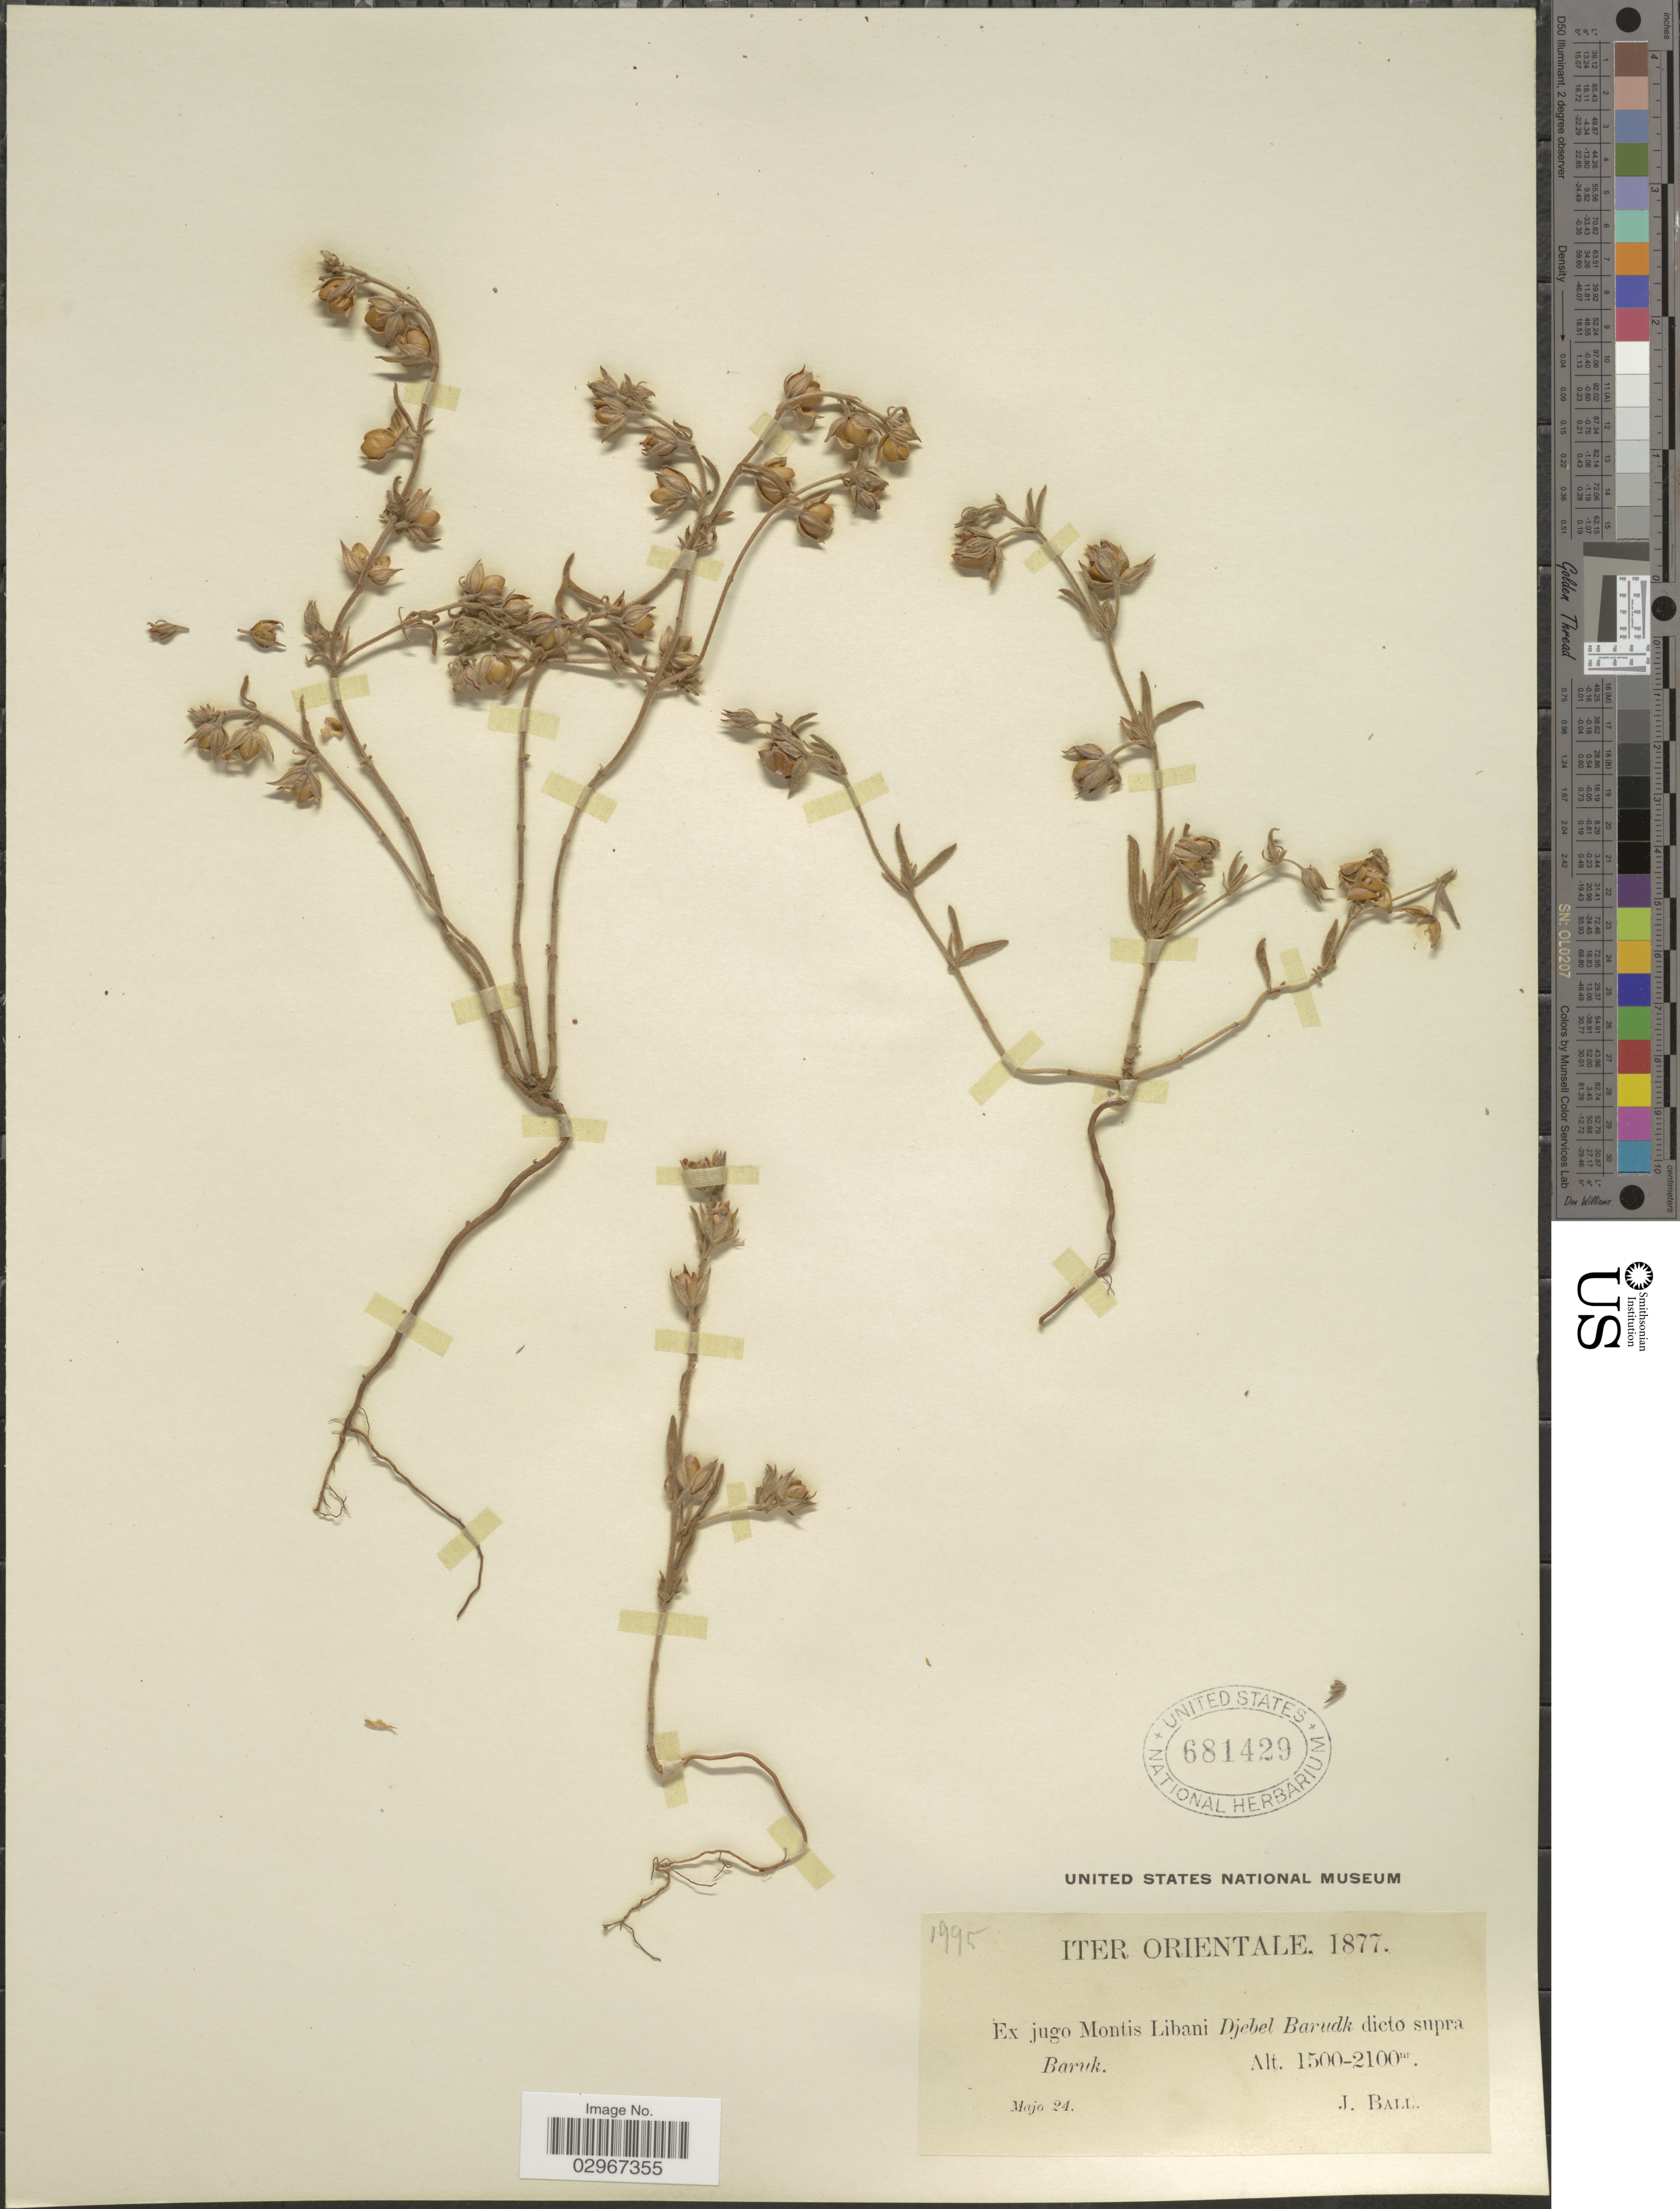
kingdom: Plantae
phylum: Tracheophyta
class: Magnoliopsida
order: Malvales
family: Cistaceae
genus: Helianthemum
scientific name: Helianthemum sp.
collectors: J. Ball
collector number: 1995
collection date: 1877-05-24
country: Lebanon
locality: Iter Orientale, Ex jugo Montis Libani Djebel Barudk dicto supra Baruk.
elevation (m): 1500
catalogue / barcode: US 681429